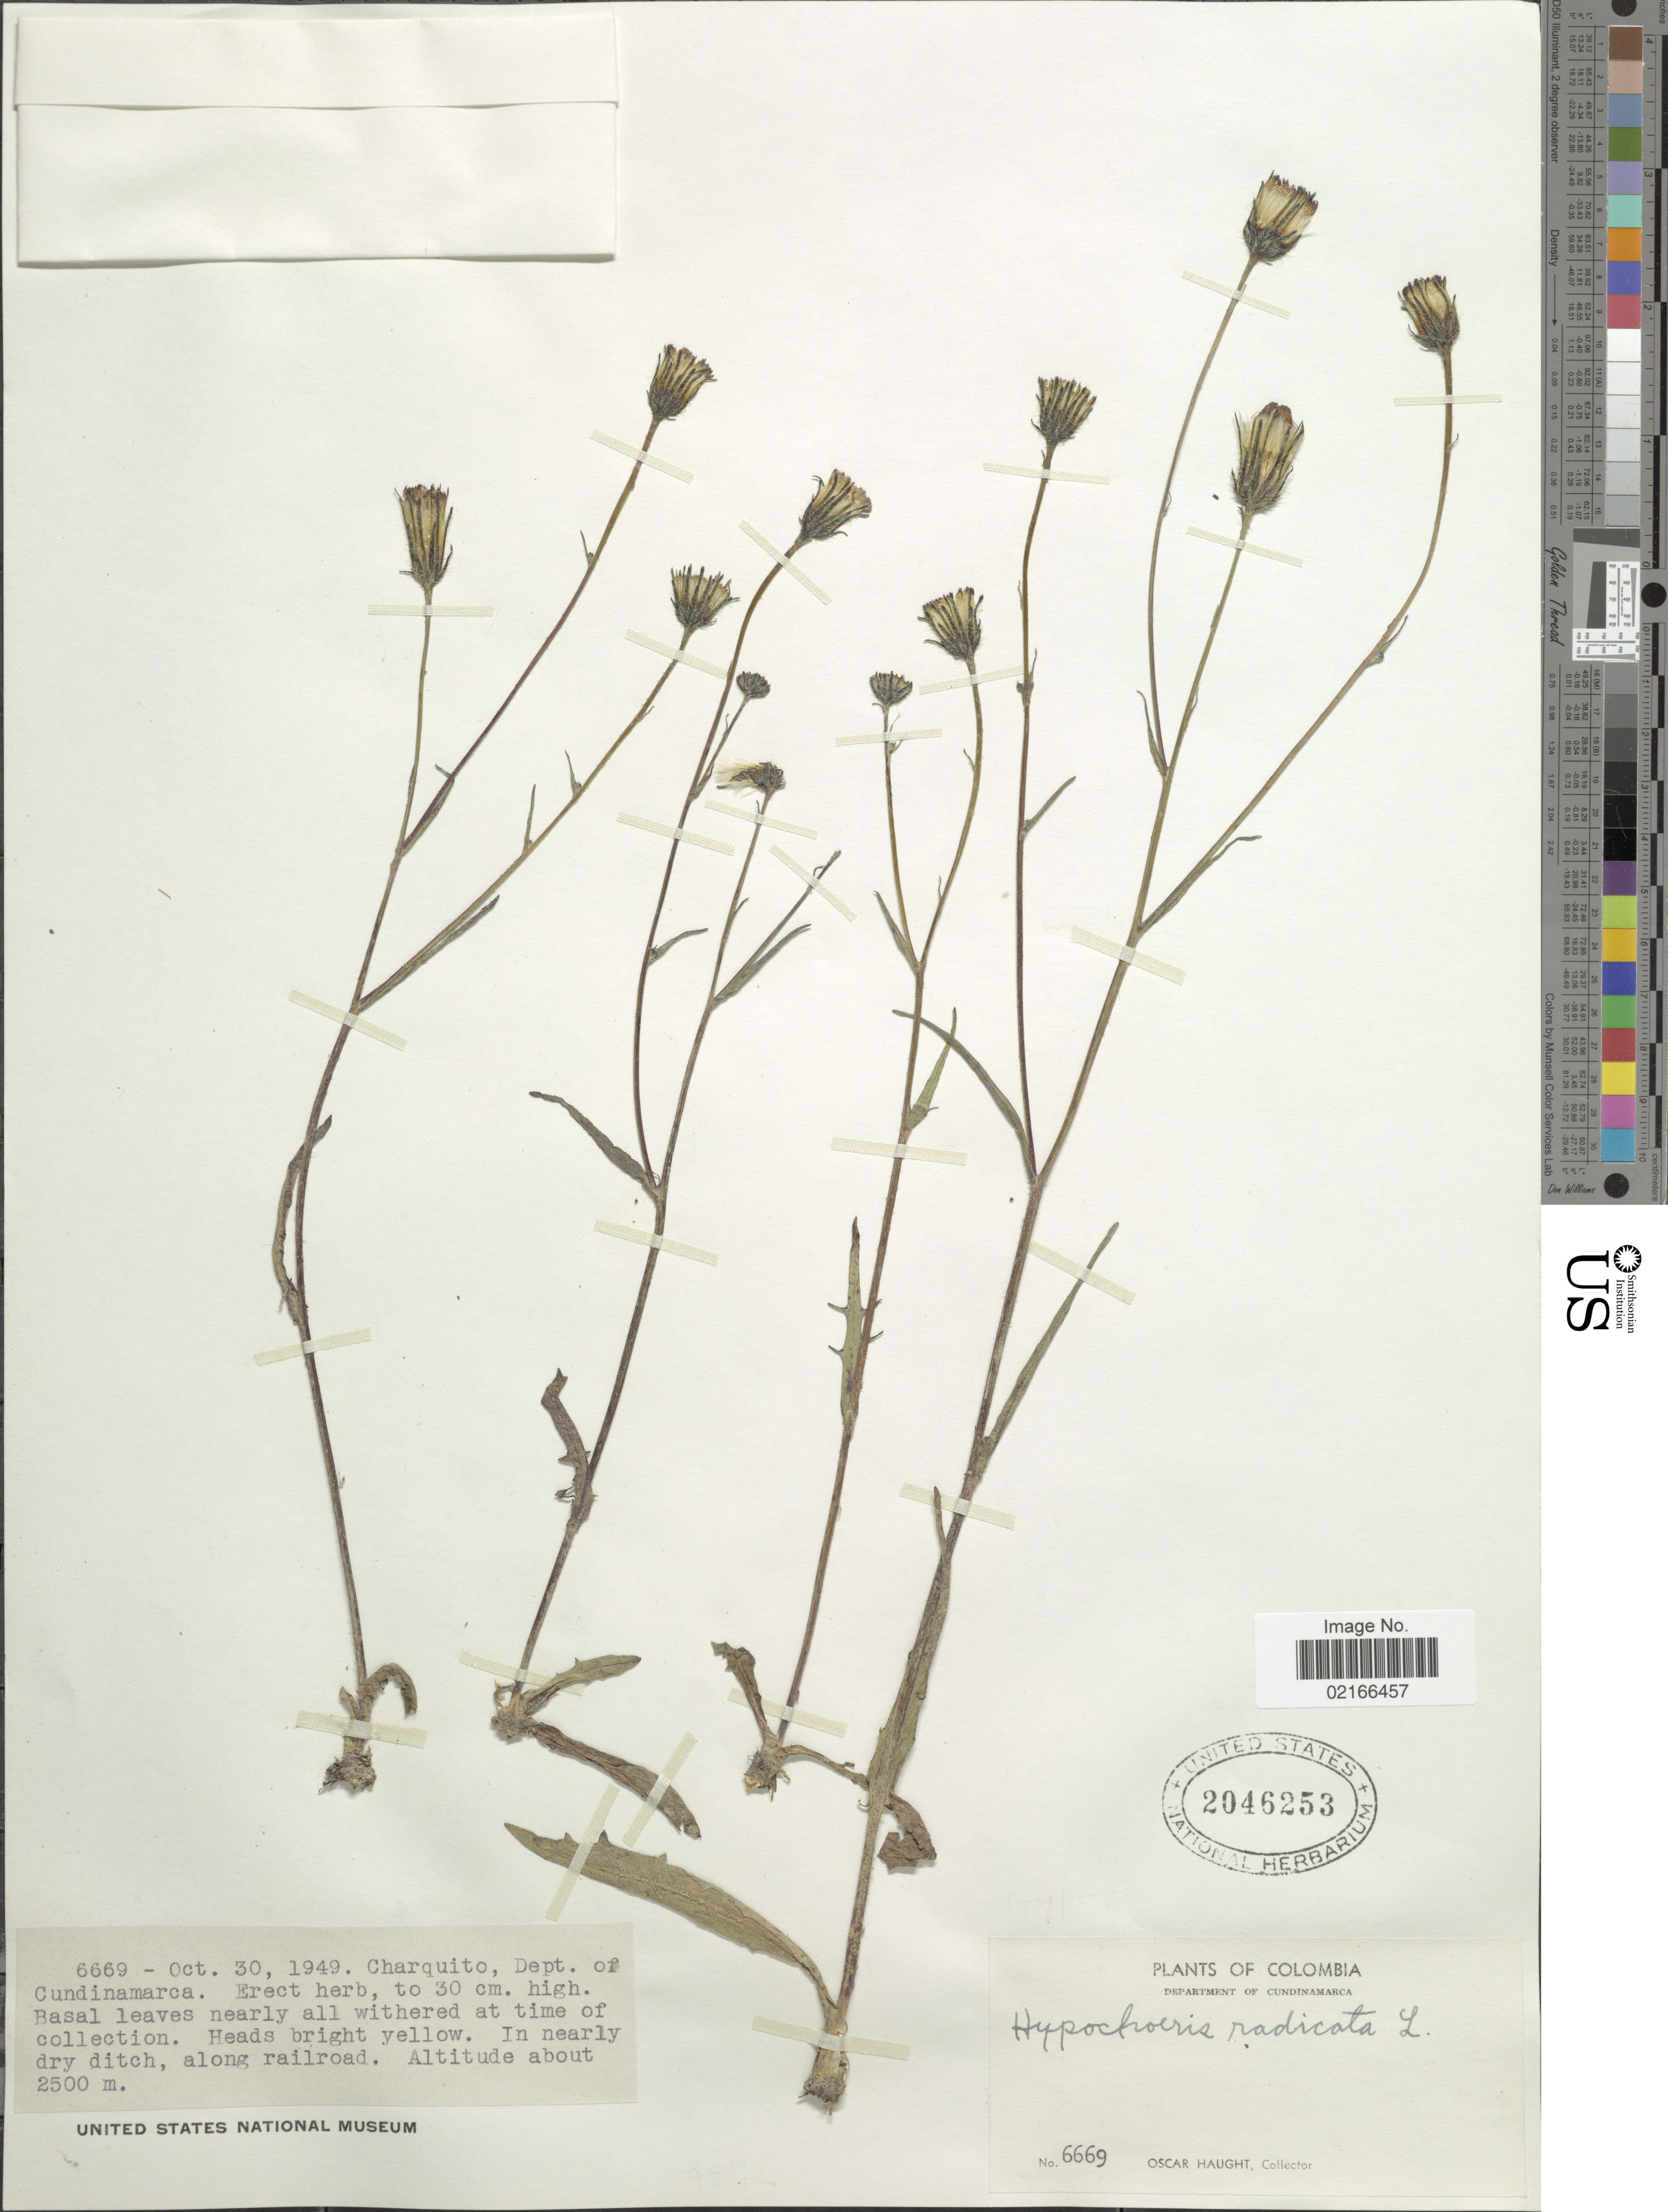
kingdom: Plantae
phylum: Tracheophyta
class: Magnoliopsida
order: Asterales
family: Asteraceae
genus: Hypochaeris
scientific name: Hypochaeris chillensis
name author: (Kunth) Britton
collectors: O. Haught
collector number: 6669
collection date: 1949-10-30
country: Colombia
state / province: Cundinamarca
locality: Charquito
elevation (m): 2500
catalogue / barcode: US 2046253